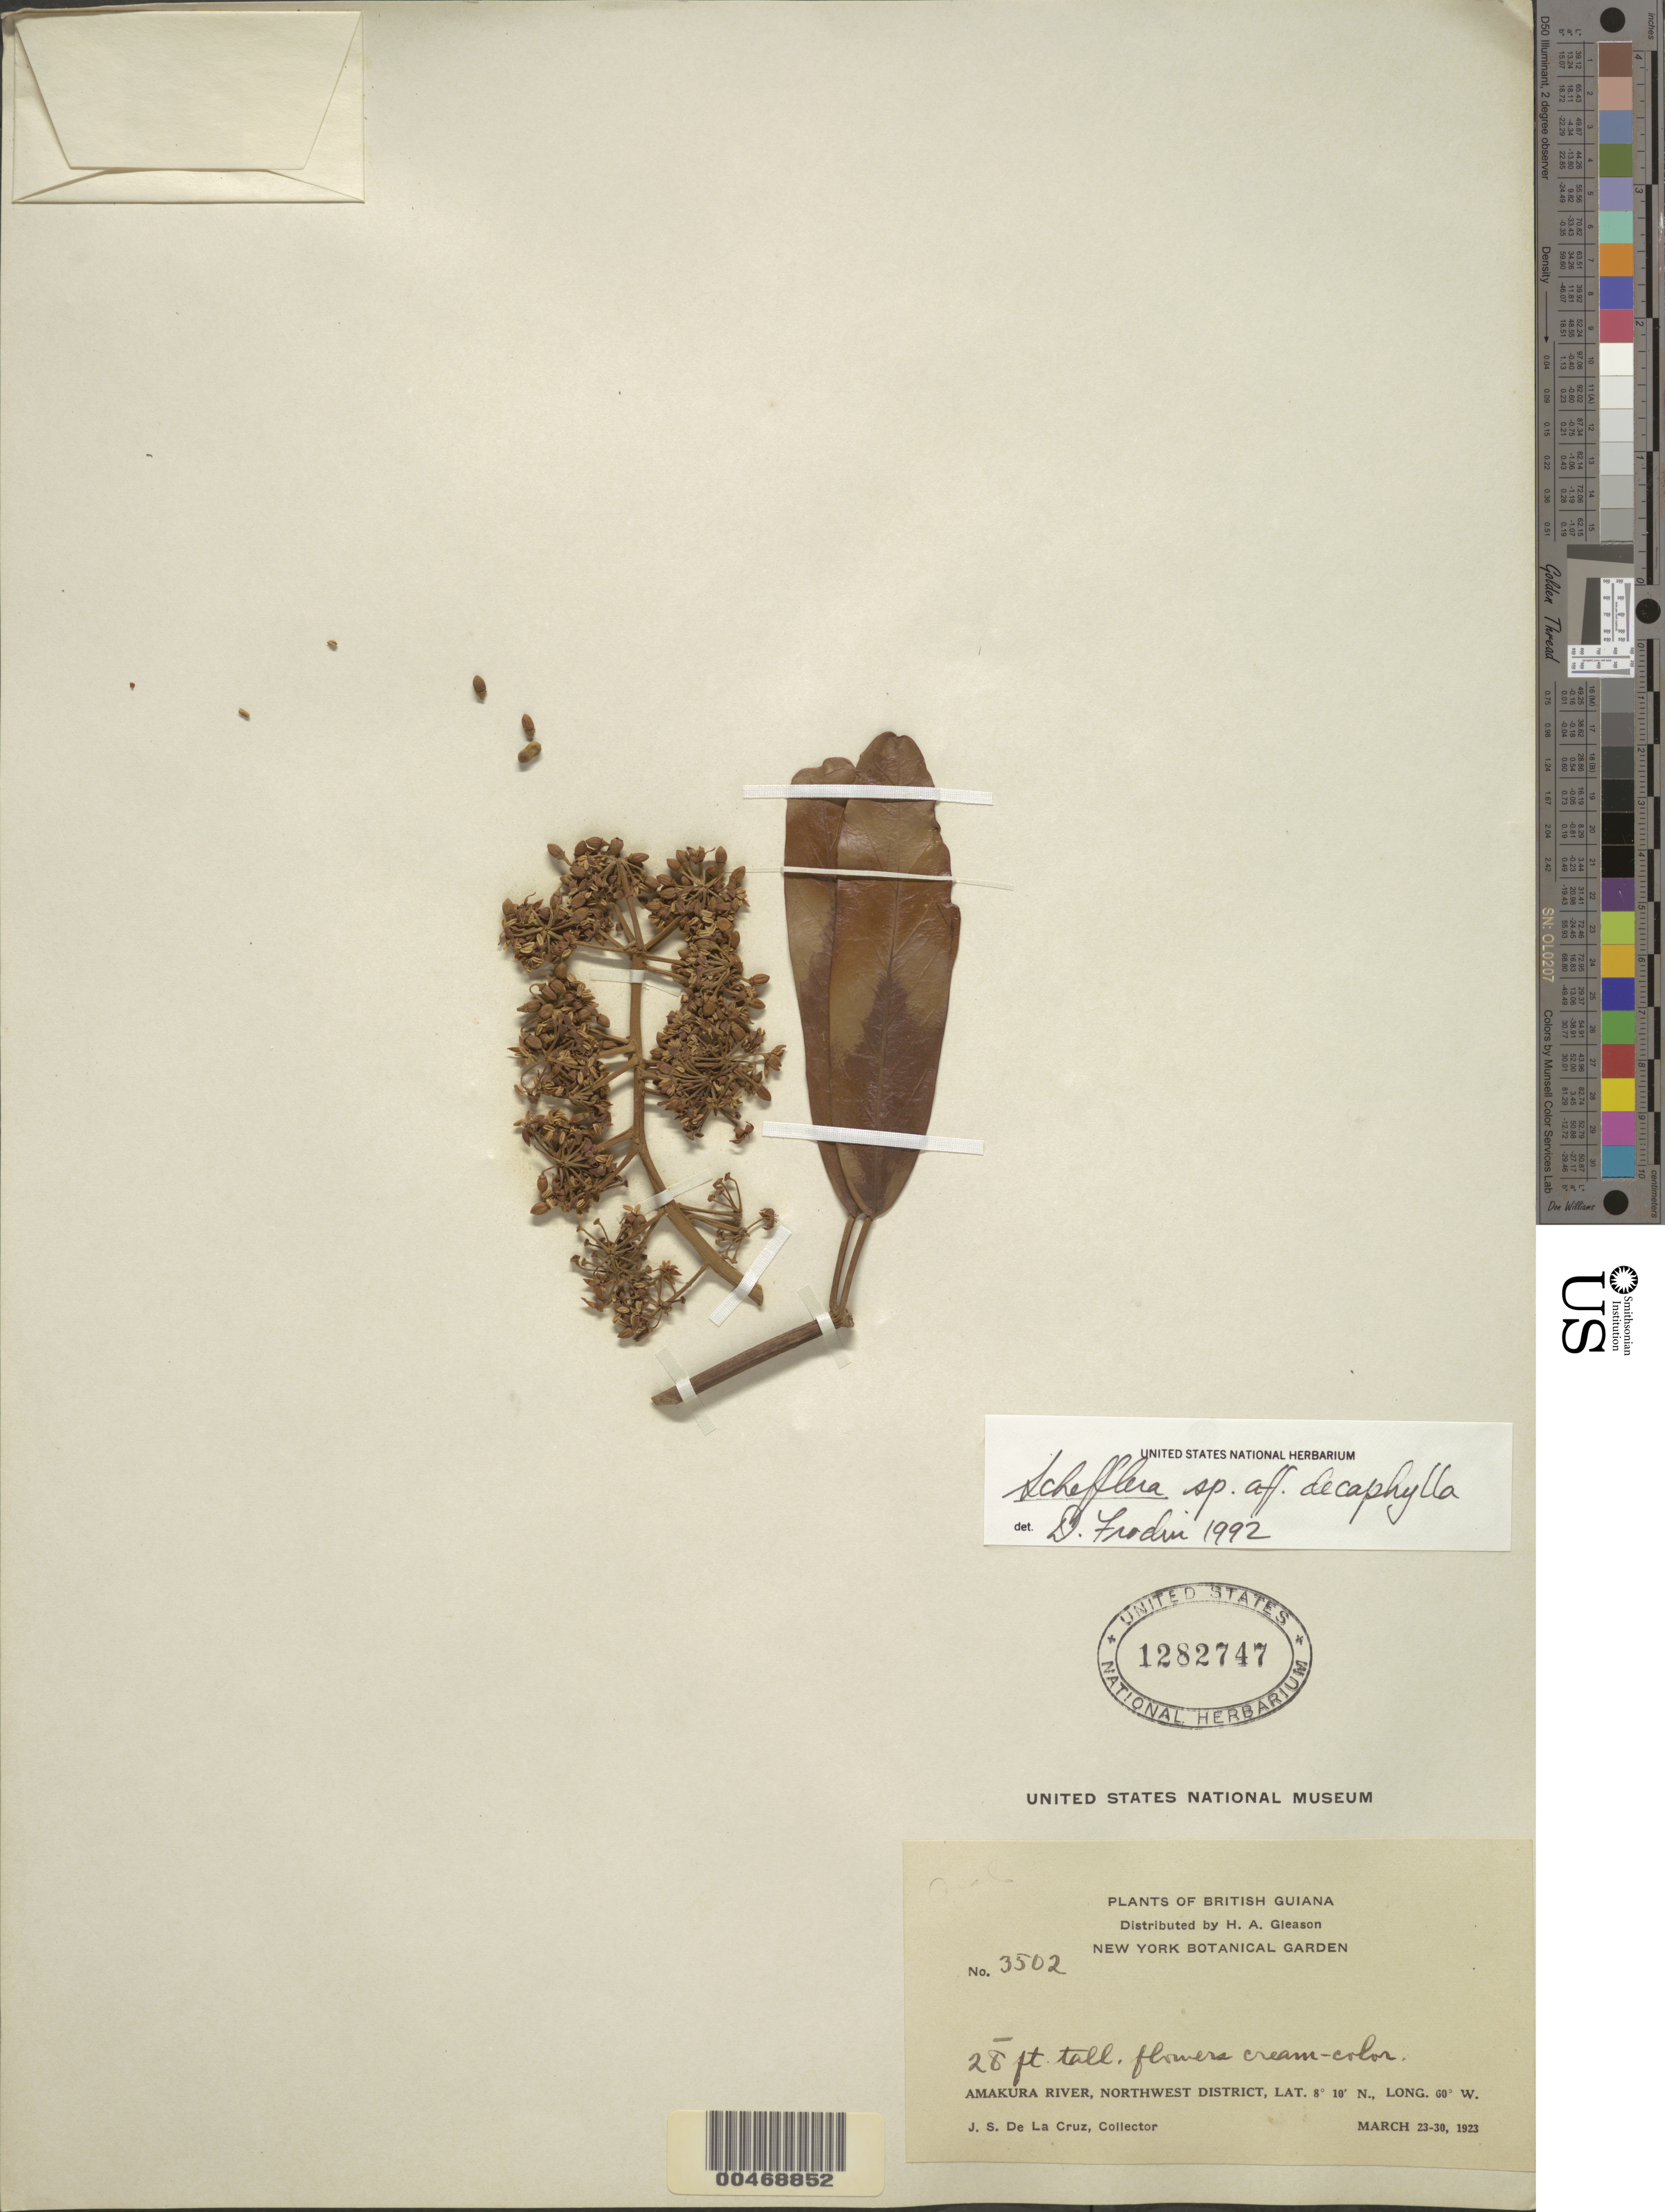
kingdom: Plantae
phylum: Tracheophyta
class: Magnoliopsida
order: Apiales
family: Araliaceae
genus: Schefflera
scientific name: Schefflera decaphylla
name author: (Seem.) Harms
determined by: Frodin, D. G.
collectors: J. S. de la Cruz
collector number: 3502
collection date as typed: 23-Mar-23 to 30-Mar-23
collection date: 1923-03-23/1923-03-30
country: Guyana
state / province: Barima-Waini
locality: Amakura R., NW District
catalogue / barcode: US 1282747